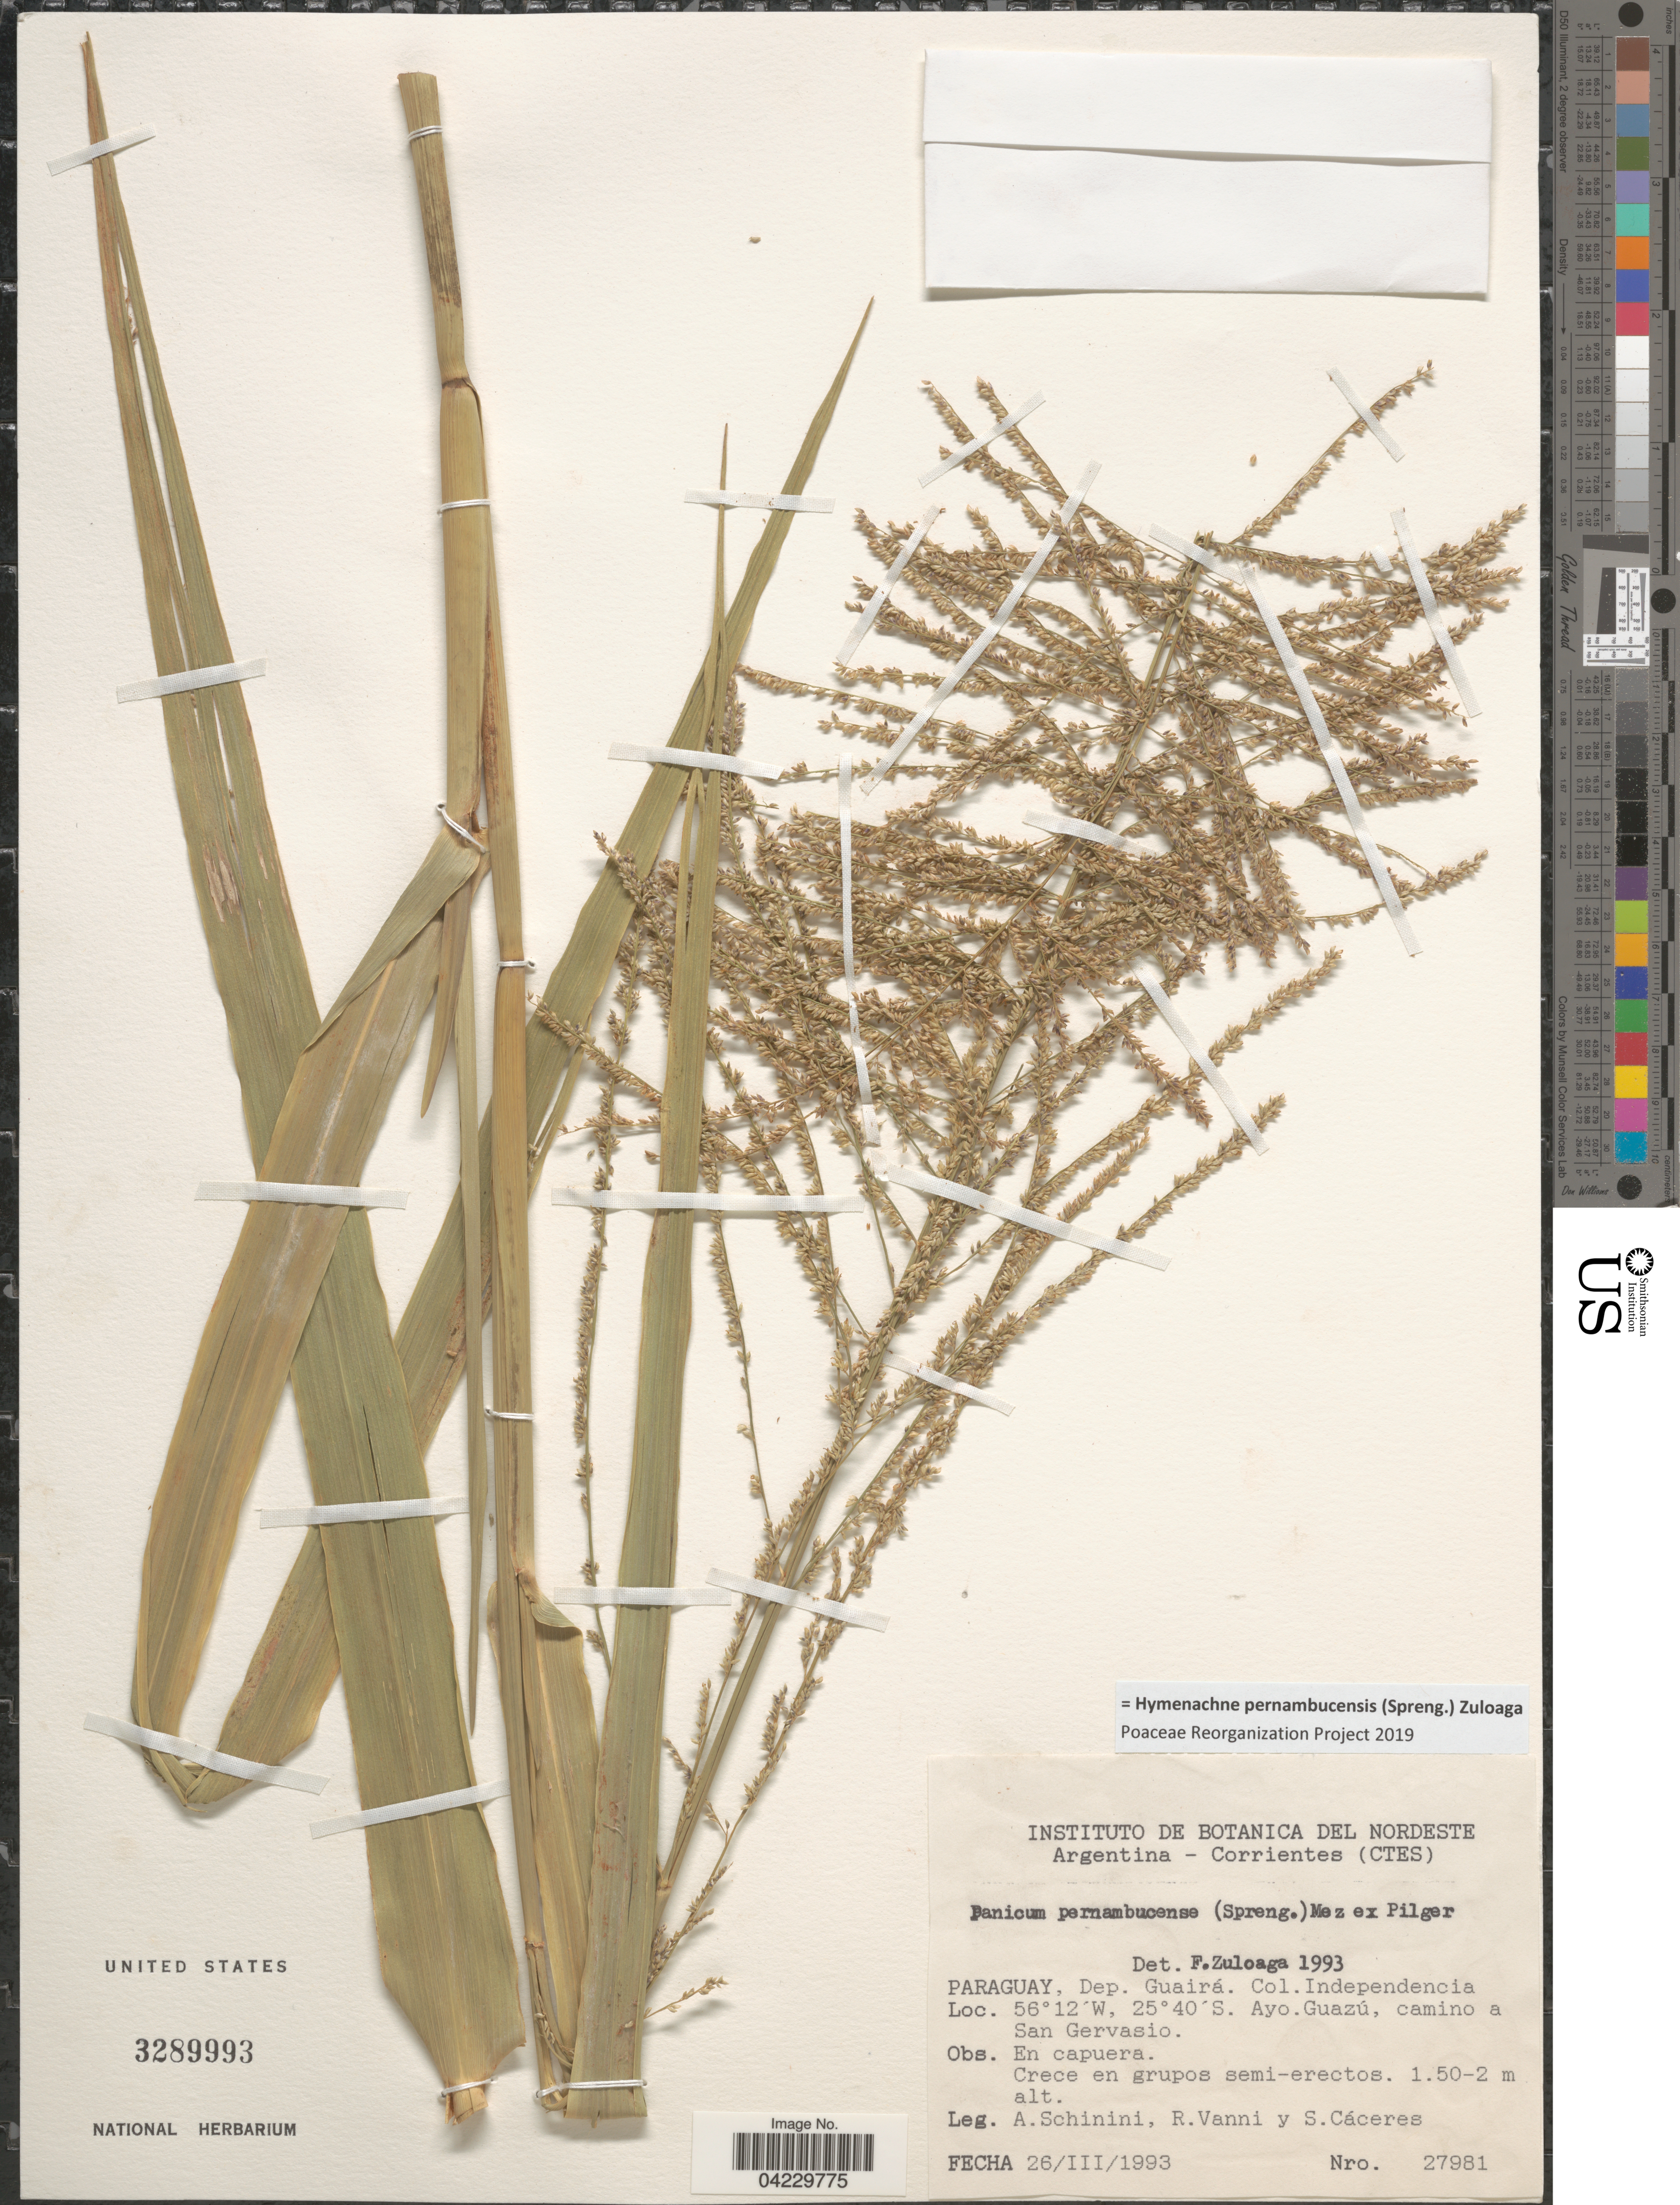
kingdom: Plantae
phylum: Tracheophyta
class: Liliopsida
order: Poales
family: Poaceae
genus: Hymenachne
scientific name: Hymenachne pernambucensis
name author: (Spreng.) Zuloaga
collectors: A. Schinini, R. Vanni & S. Cáceres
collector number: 27981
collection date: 1993-03-26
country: Paraguay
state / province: Guaira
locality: Dep. Guairá. Col. Independencia. Ayo. Guazú, camino a San Gervasio.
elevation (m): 1.5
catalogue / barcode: US 3289993